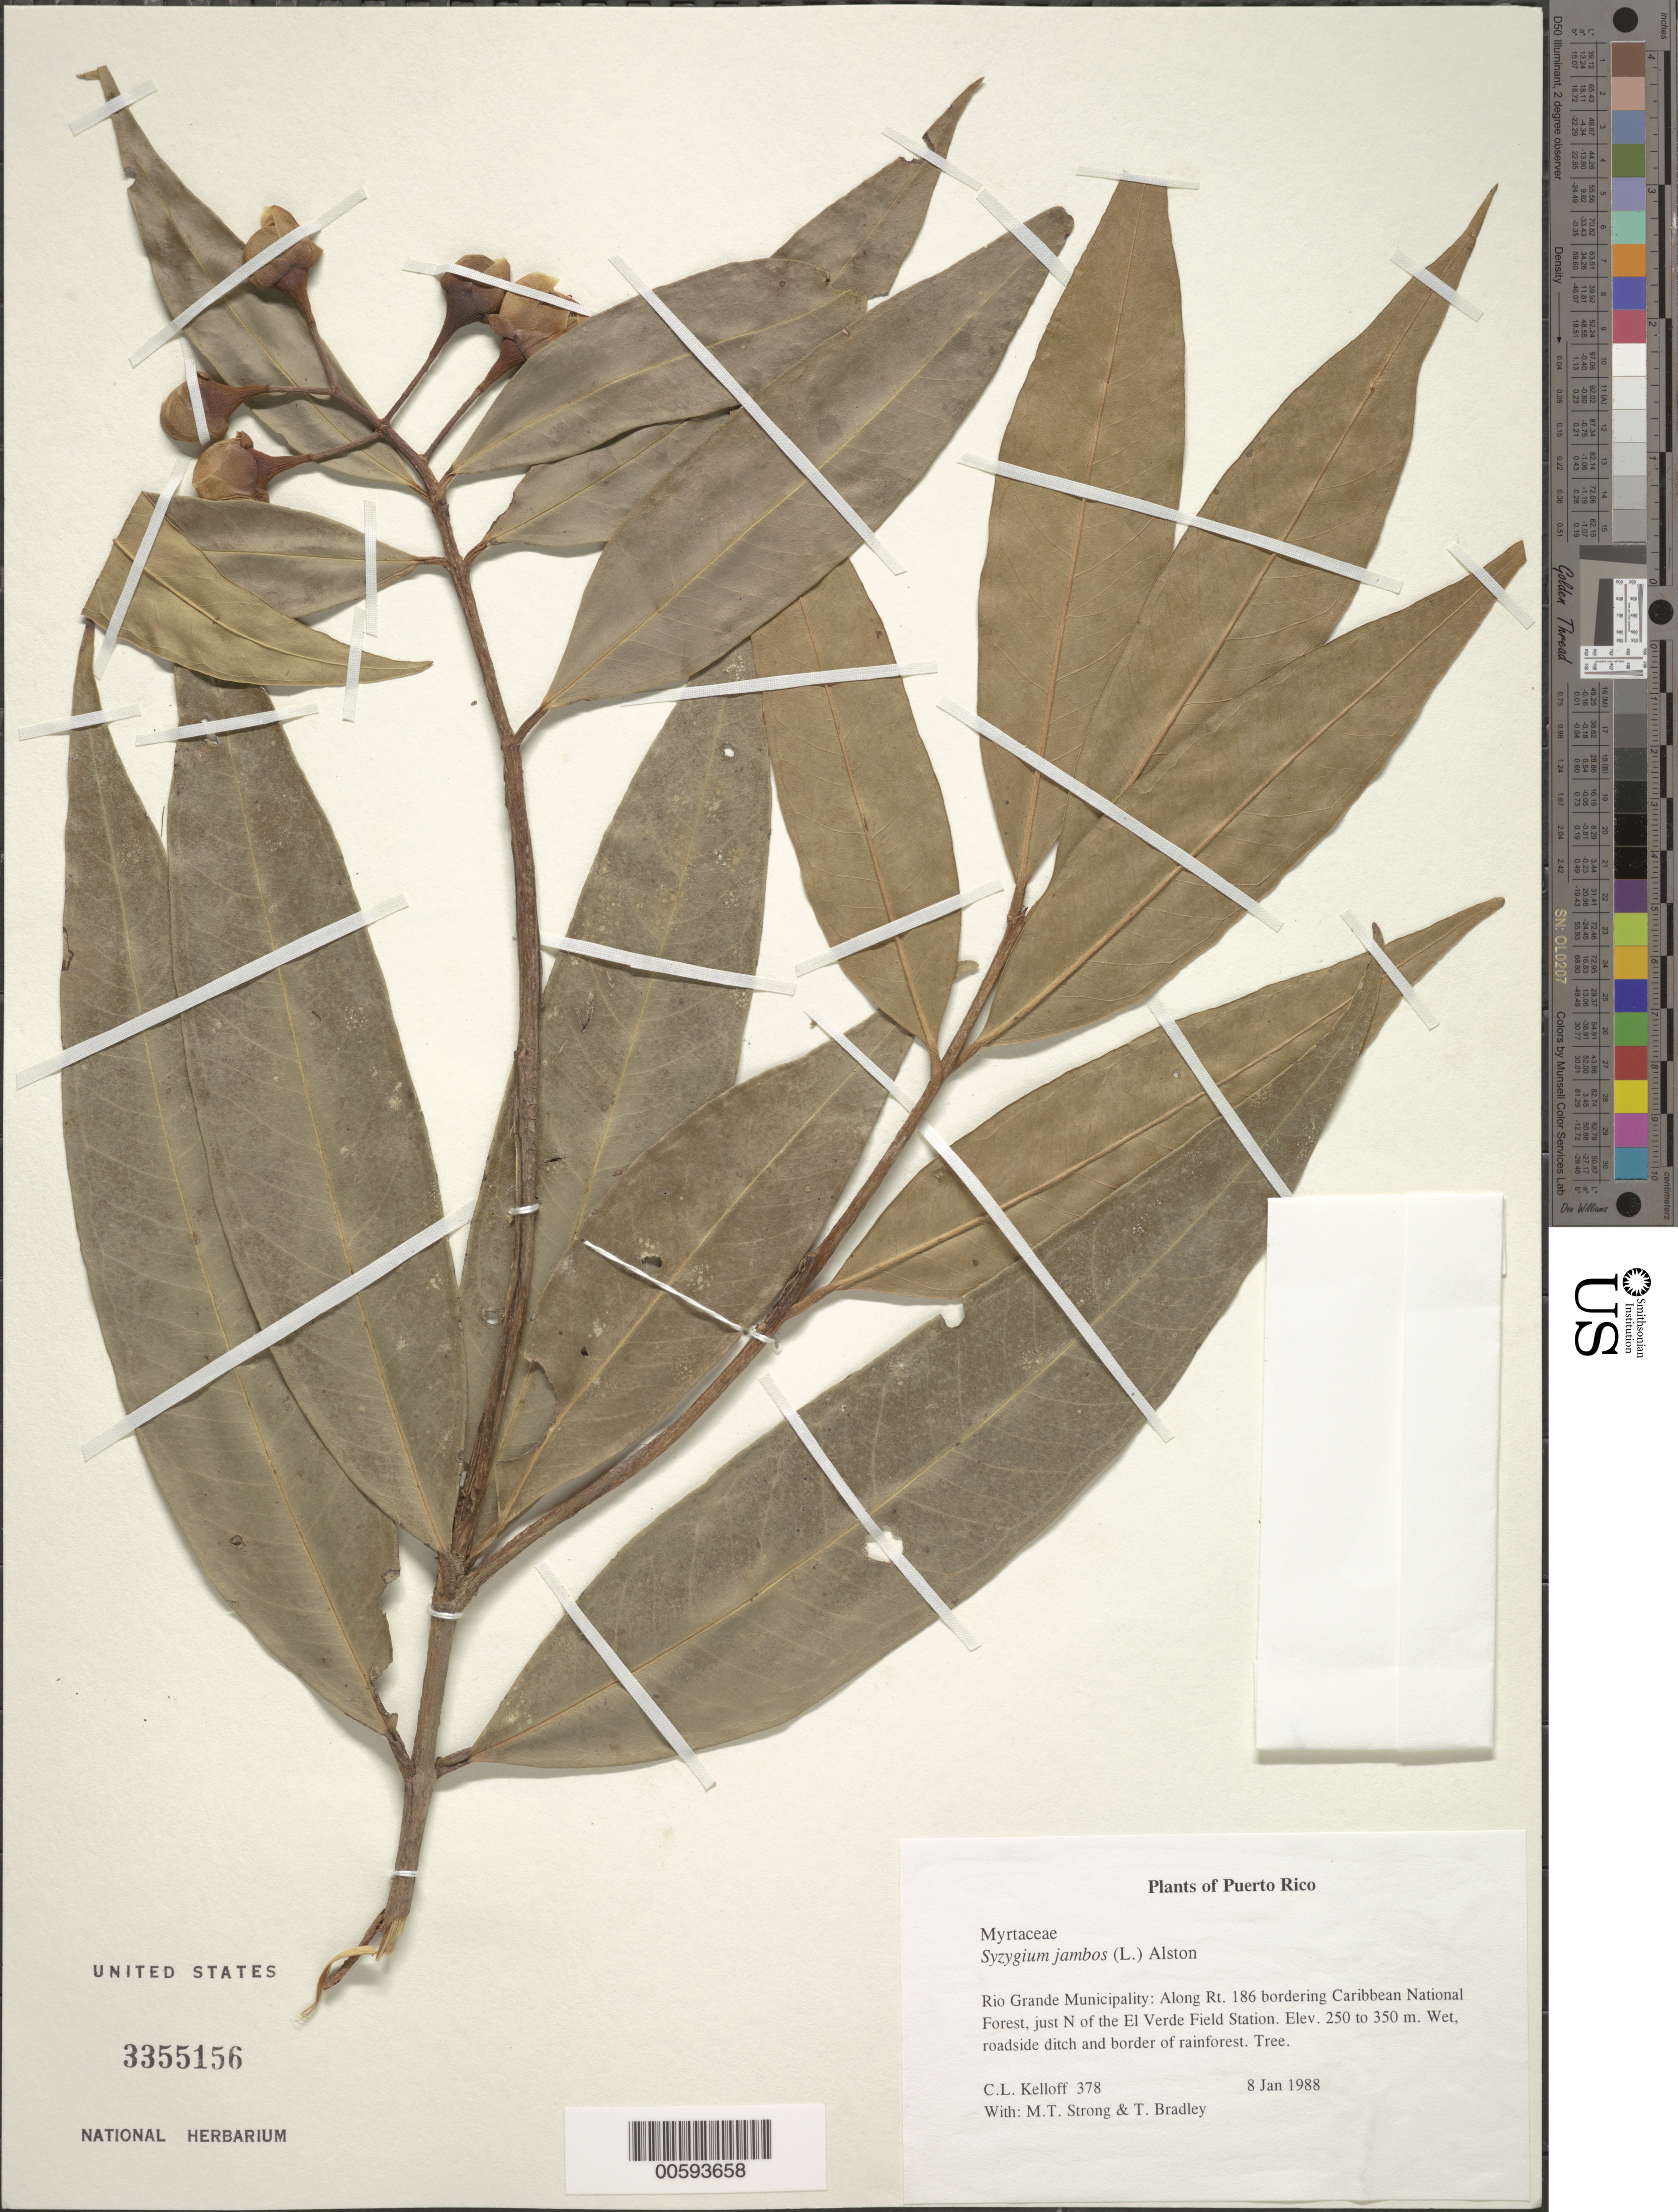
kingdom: Plantae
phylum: Tracheophyta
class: Magnoliopsida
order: Myrtales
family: Myrtaceae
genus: Syzygium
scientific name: Syzygium jambos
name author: (L.) Alston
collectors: C. L. Kelloff, M. T. Strong & T. Bradley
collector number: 378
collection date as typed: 08 Jan 1988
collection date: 1988-01-08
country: Puerto Rico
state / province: Río Grande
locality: Rio Grande Municipality: Along Rt. 186 bordering Caribbean National Forest, just N of the El Verde Field Station.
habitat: Wet, roadside ditch and border of rainforest.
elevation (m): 250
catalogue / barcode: US 3355156